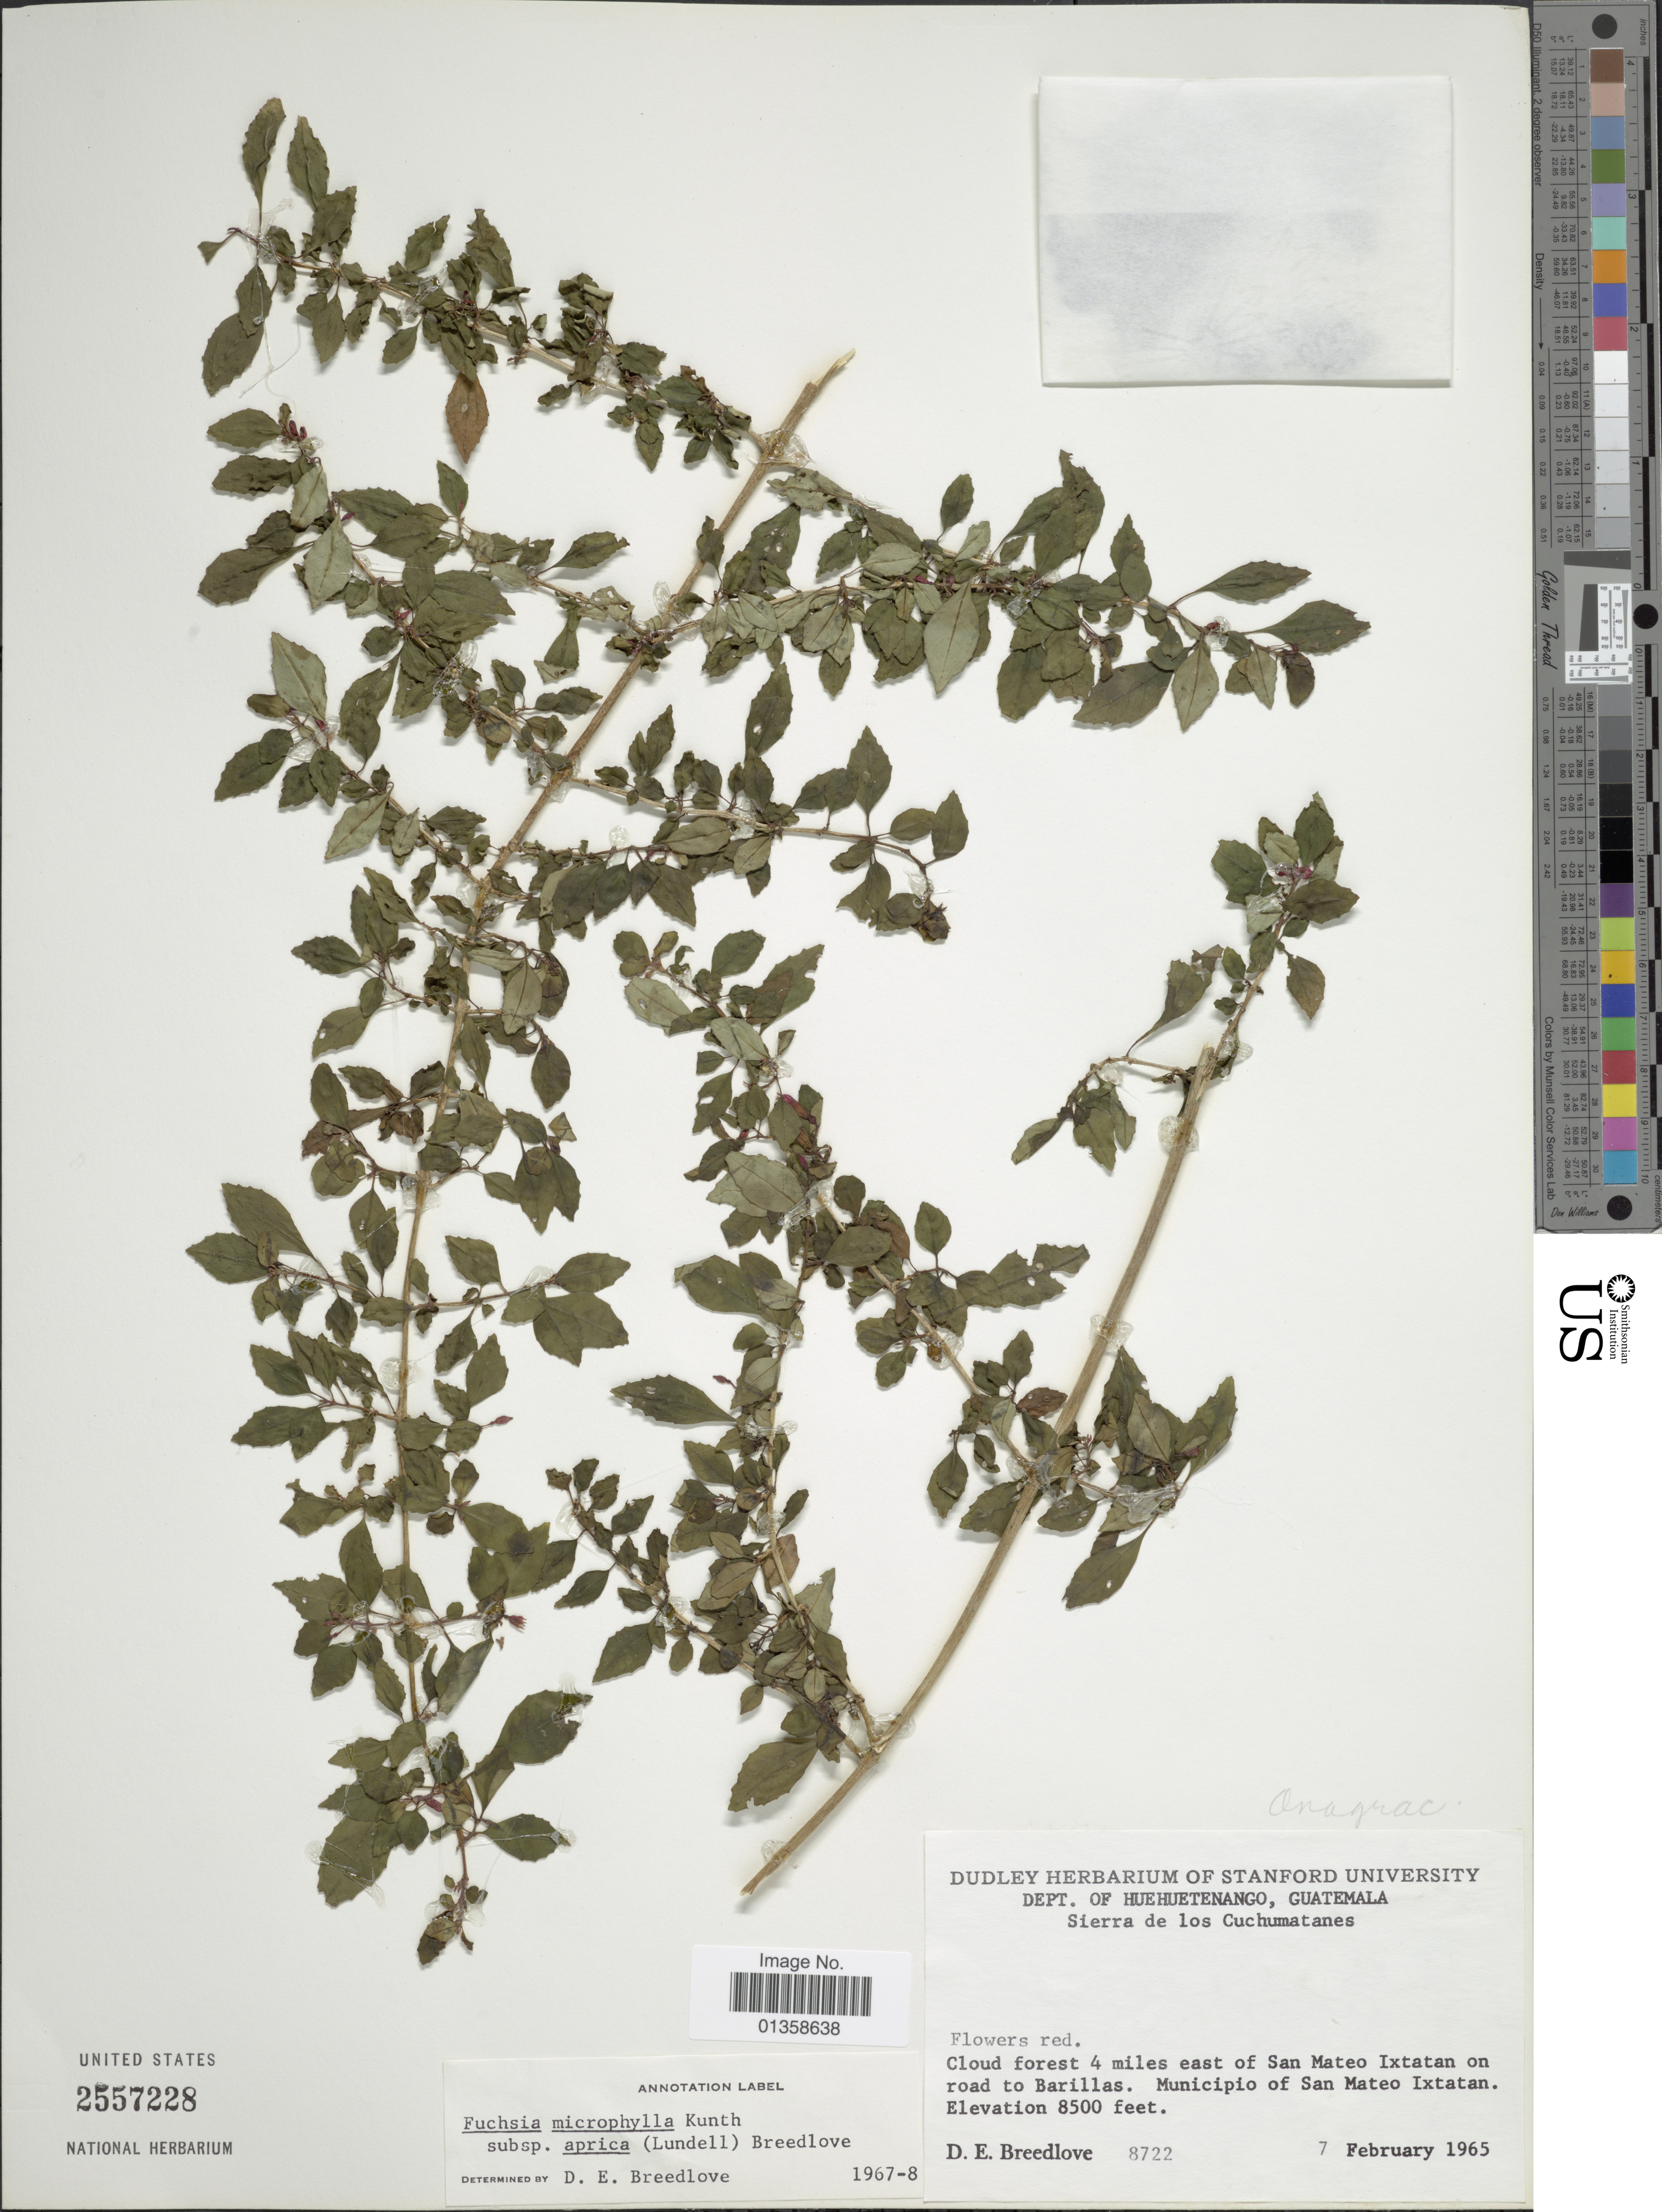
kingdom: Plantae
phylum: Tracheophyta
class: Magnoliopsida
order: Myrtales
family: Onagraceae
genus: Fuchsia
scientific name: Fuchsia microphylla subsp. aprica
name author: (Lundell) Breedlove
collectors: D. E. Breedlove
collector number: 8722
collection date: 1965-02-07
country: Guatemala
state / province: Huehuetenango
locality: Sierra de los Cuchumatanes, Cloud forest 4 miles east of San Mateo Ixtatan on road to Barillas. Municipio of San Mateo Ixtatan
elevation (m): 2591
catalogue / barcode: US 2557228